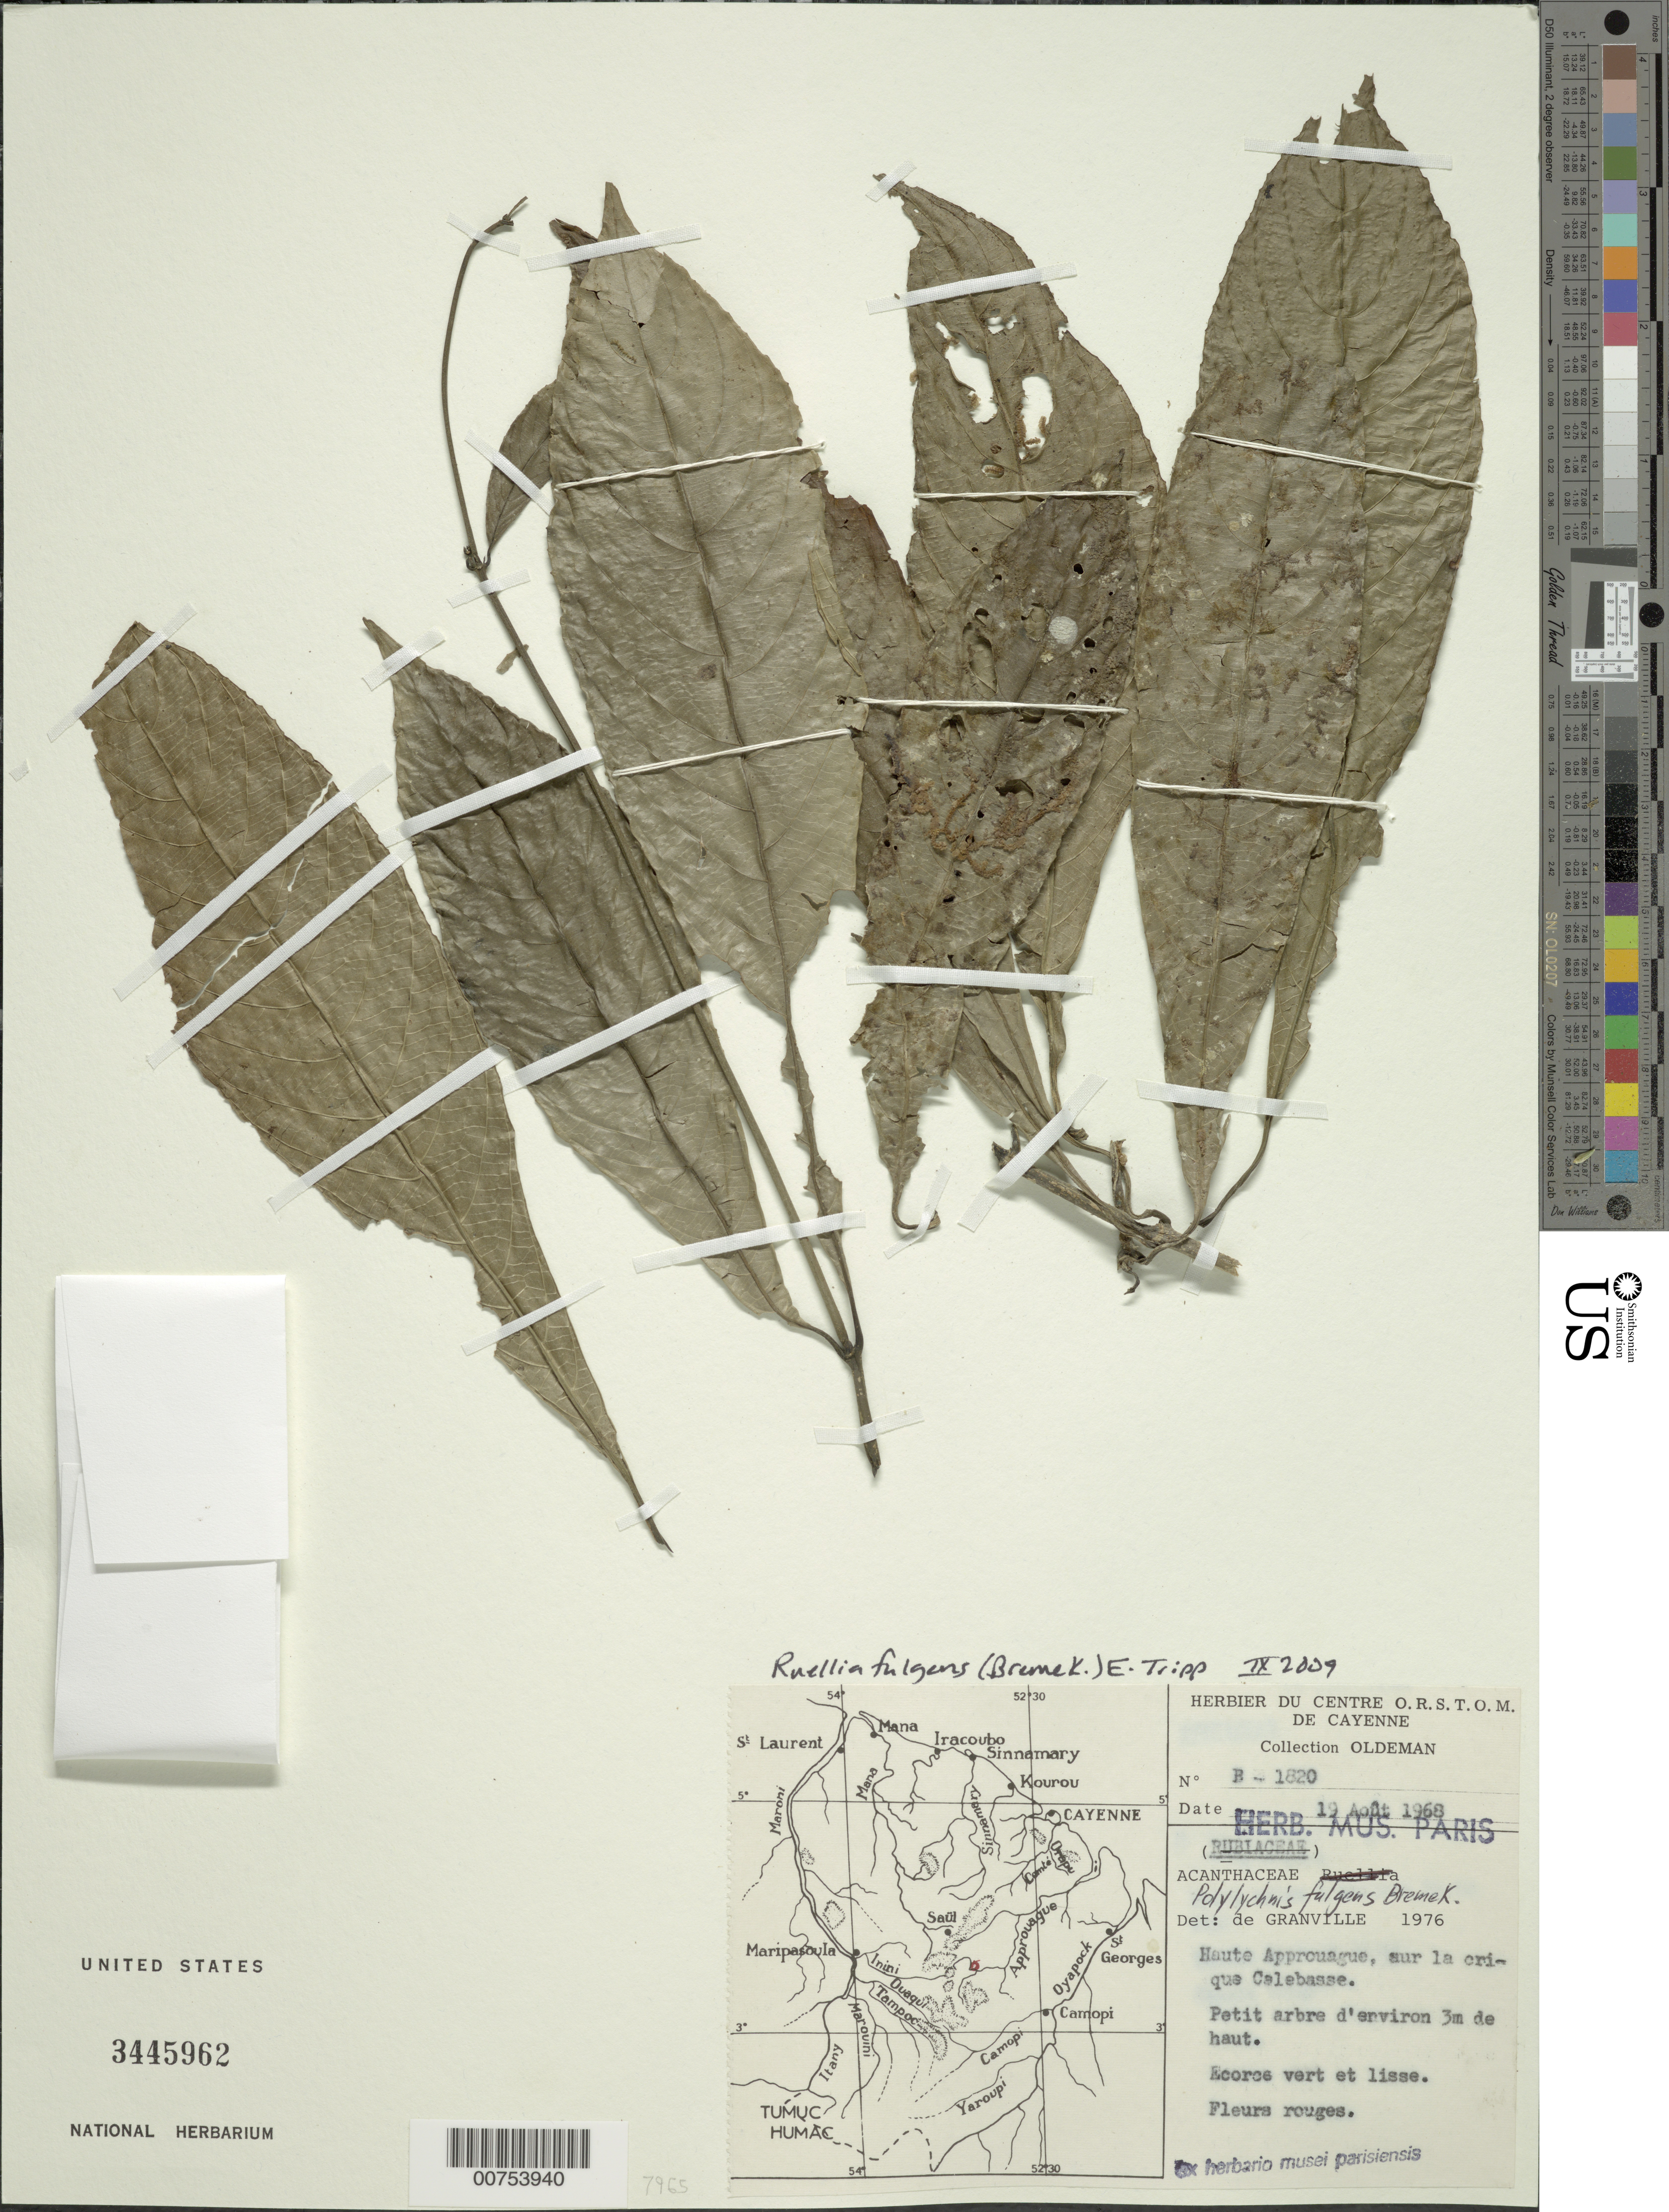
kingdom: Plantae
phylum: Tracheophyta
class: Magnoliopsida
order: Lamiales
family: Acanthaceae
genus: Ruellia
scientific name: Ruellia sp.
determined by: Granville, J. J. de, (CAY), Institut de Recherche pour le Developpement (IRD) (FRENCH GUIANA)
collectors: R. Oldeman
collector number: B 1820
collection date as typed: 19-Aug-68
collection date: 1968-08-19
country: French Guiana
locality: Crique Calebasse - Bassin du Haut-Approuague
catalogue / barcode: US 3445962